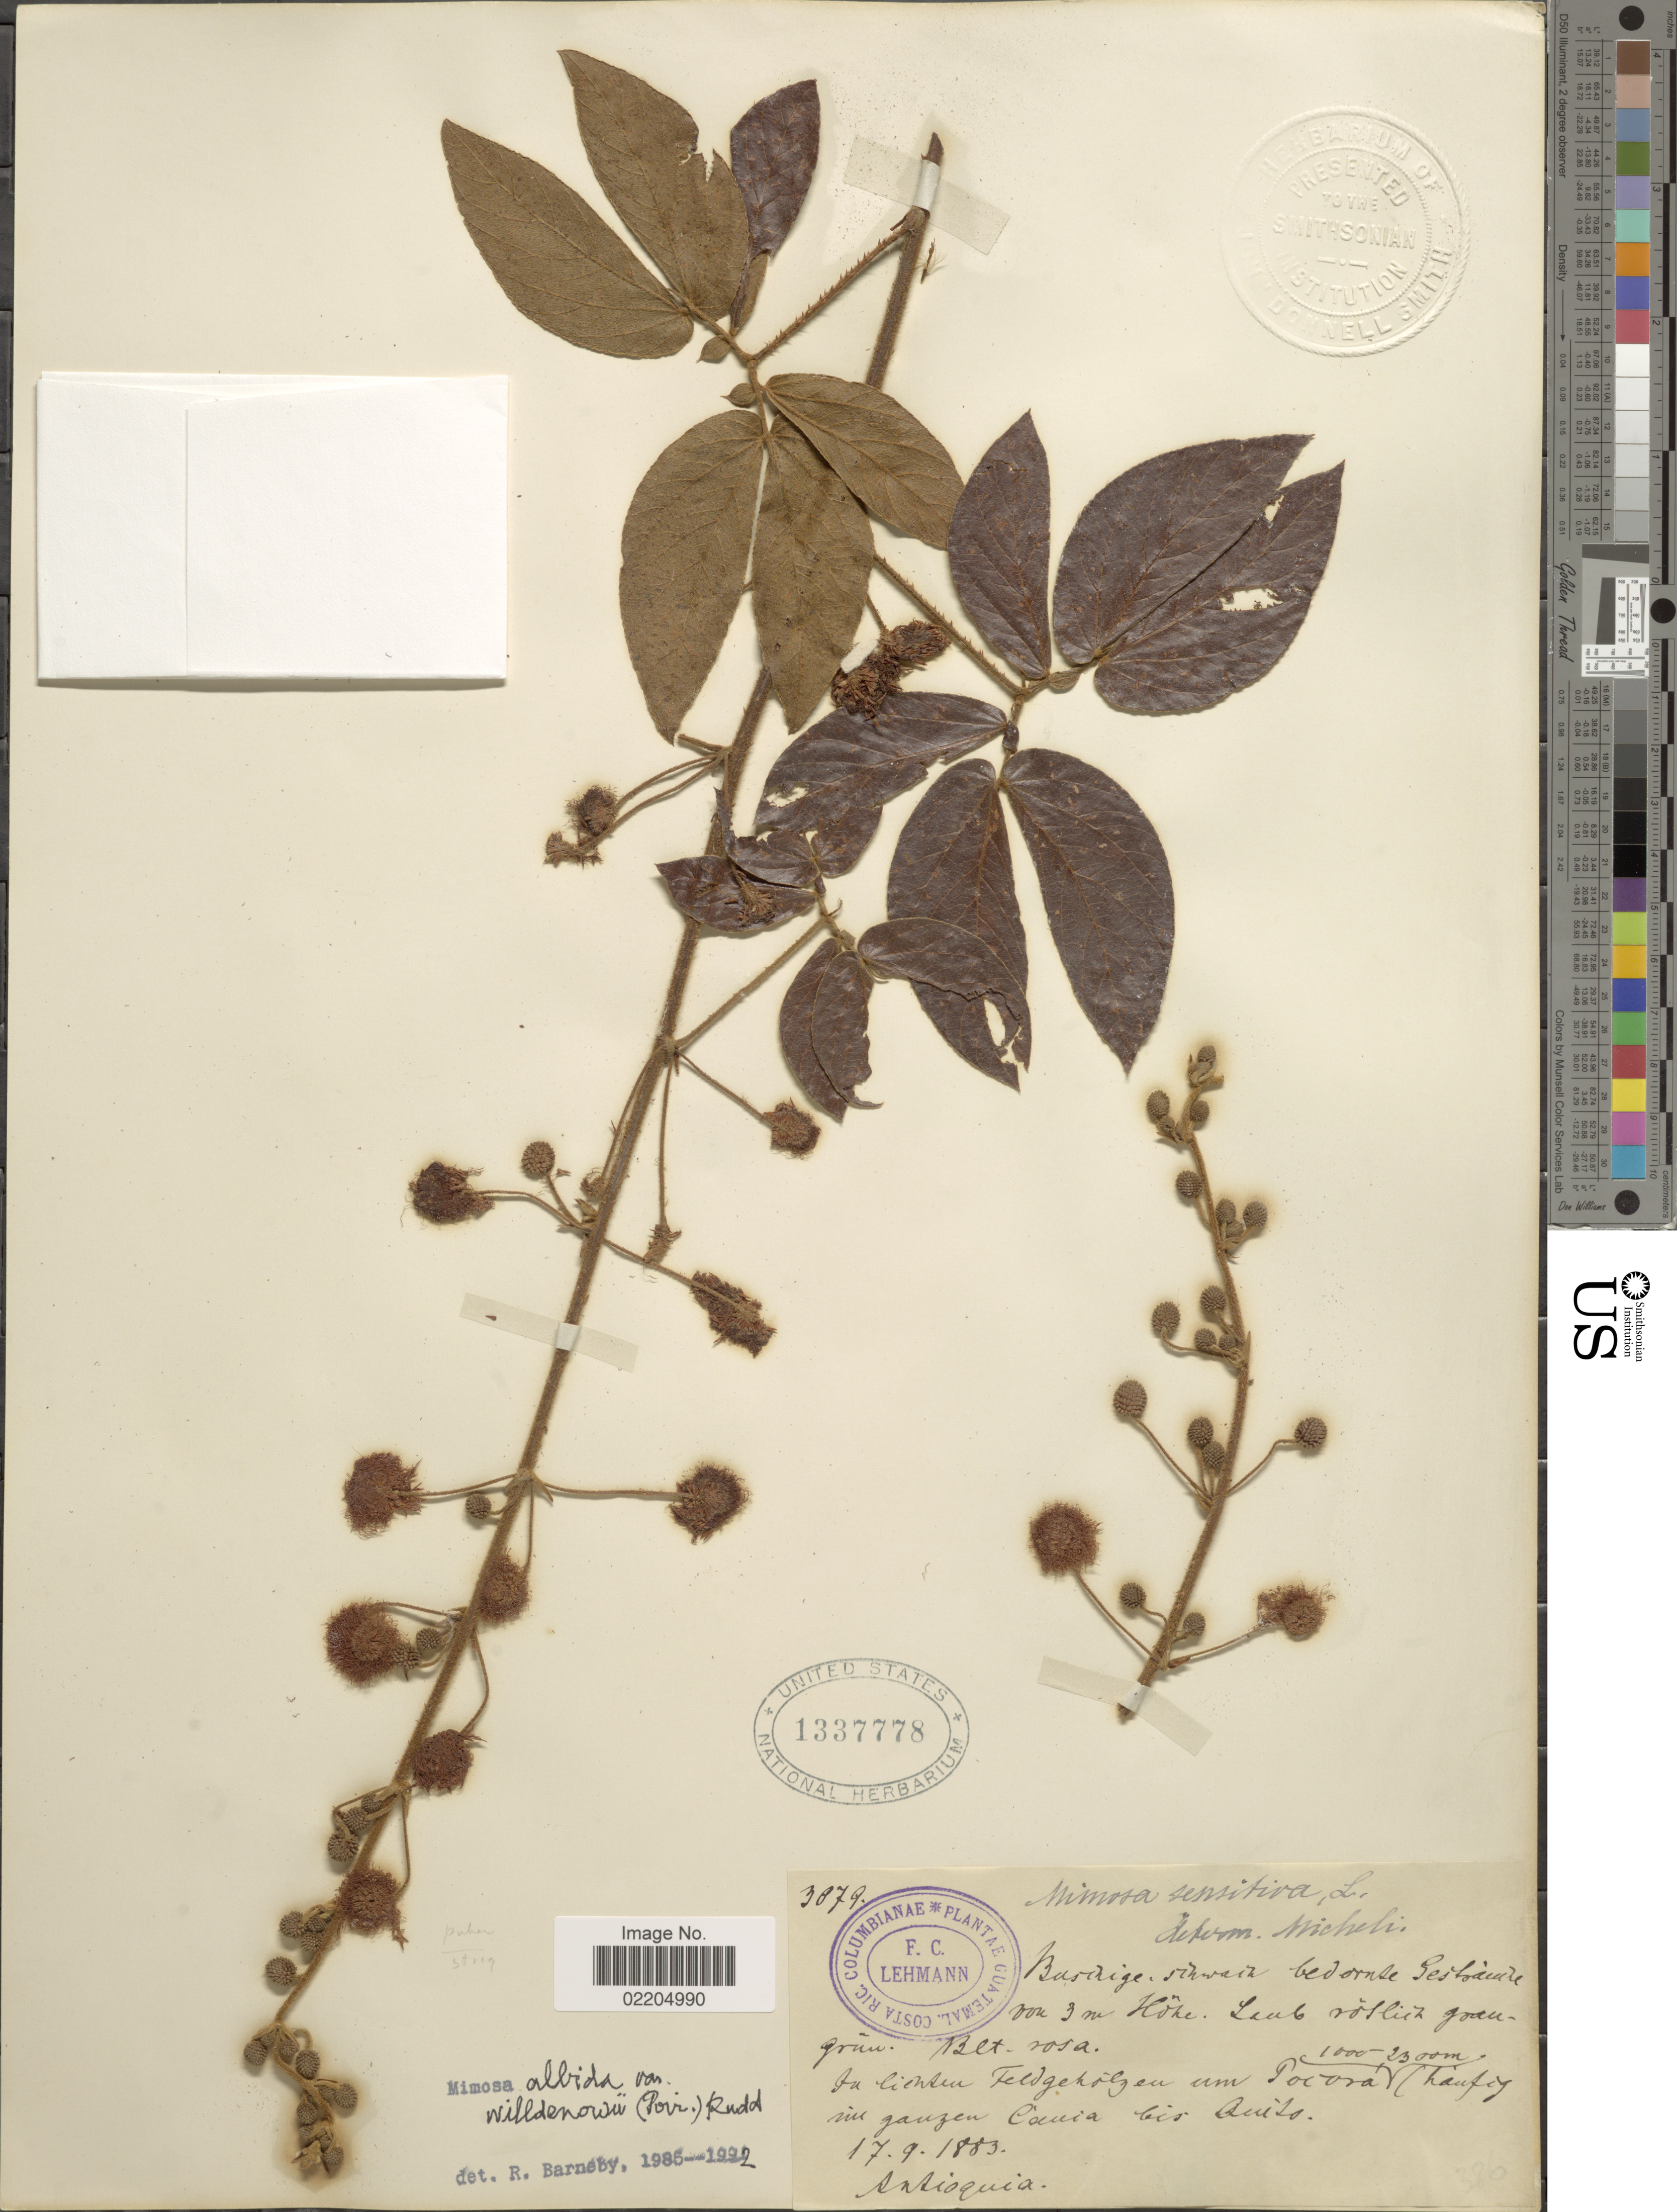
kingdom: Plantae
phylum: Tracheophyta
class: Magnoliopsida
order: Fabales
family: Fabaceae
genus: Mimosa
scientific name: Mimosa albida var. willdenowii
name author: (Poir.) Rudd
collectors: F. C. Lehmann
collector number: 3879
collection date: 1883-09-17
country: Colombia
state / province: Antioquia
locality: In lichten Feldgeholzen um Pocora haufig in ganzen Cauca bis Quito [interpreted]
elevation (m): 1000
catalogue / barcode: US 1337778